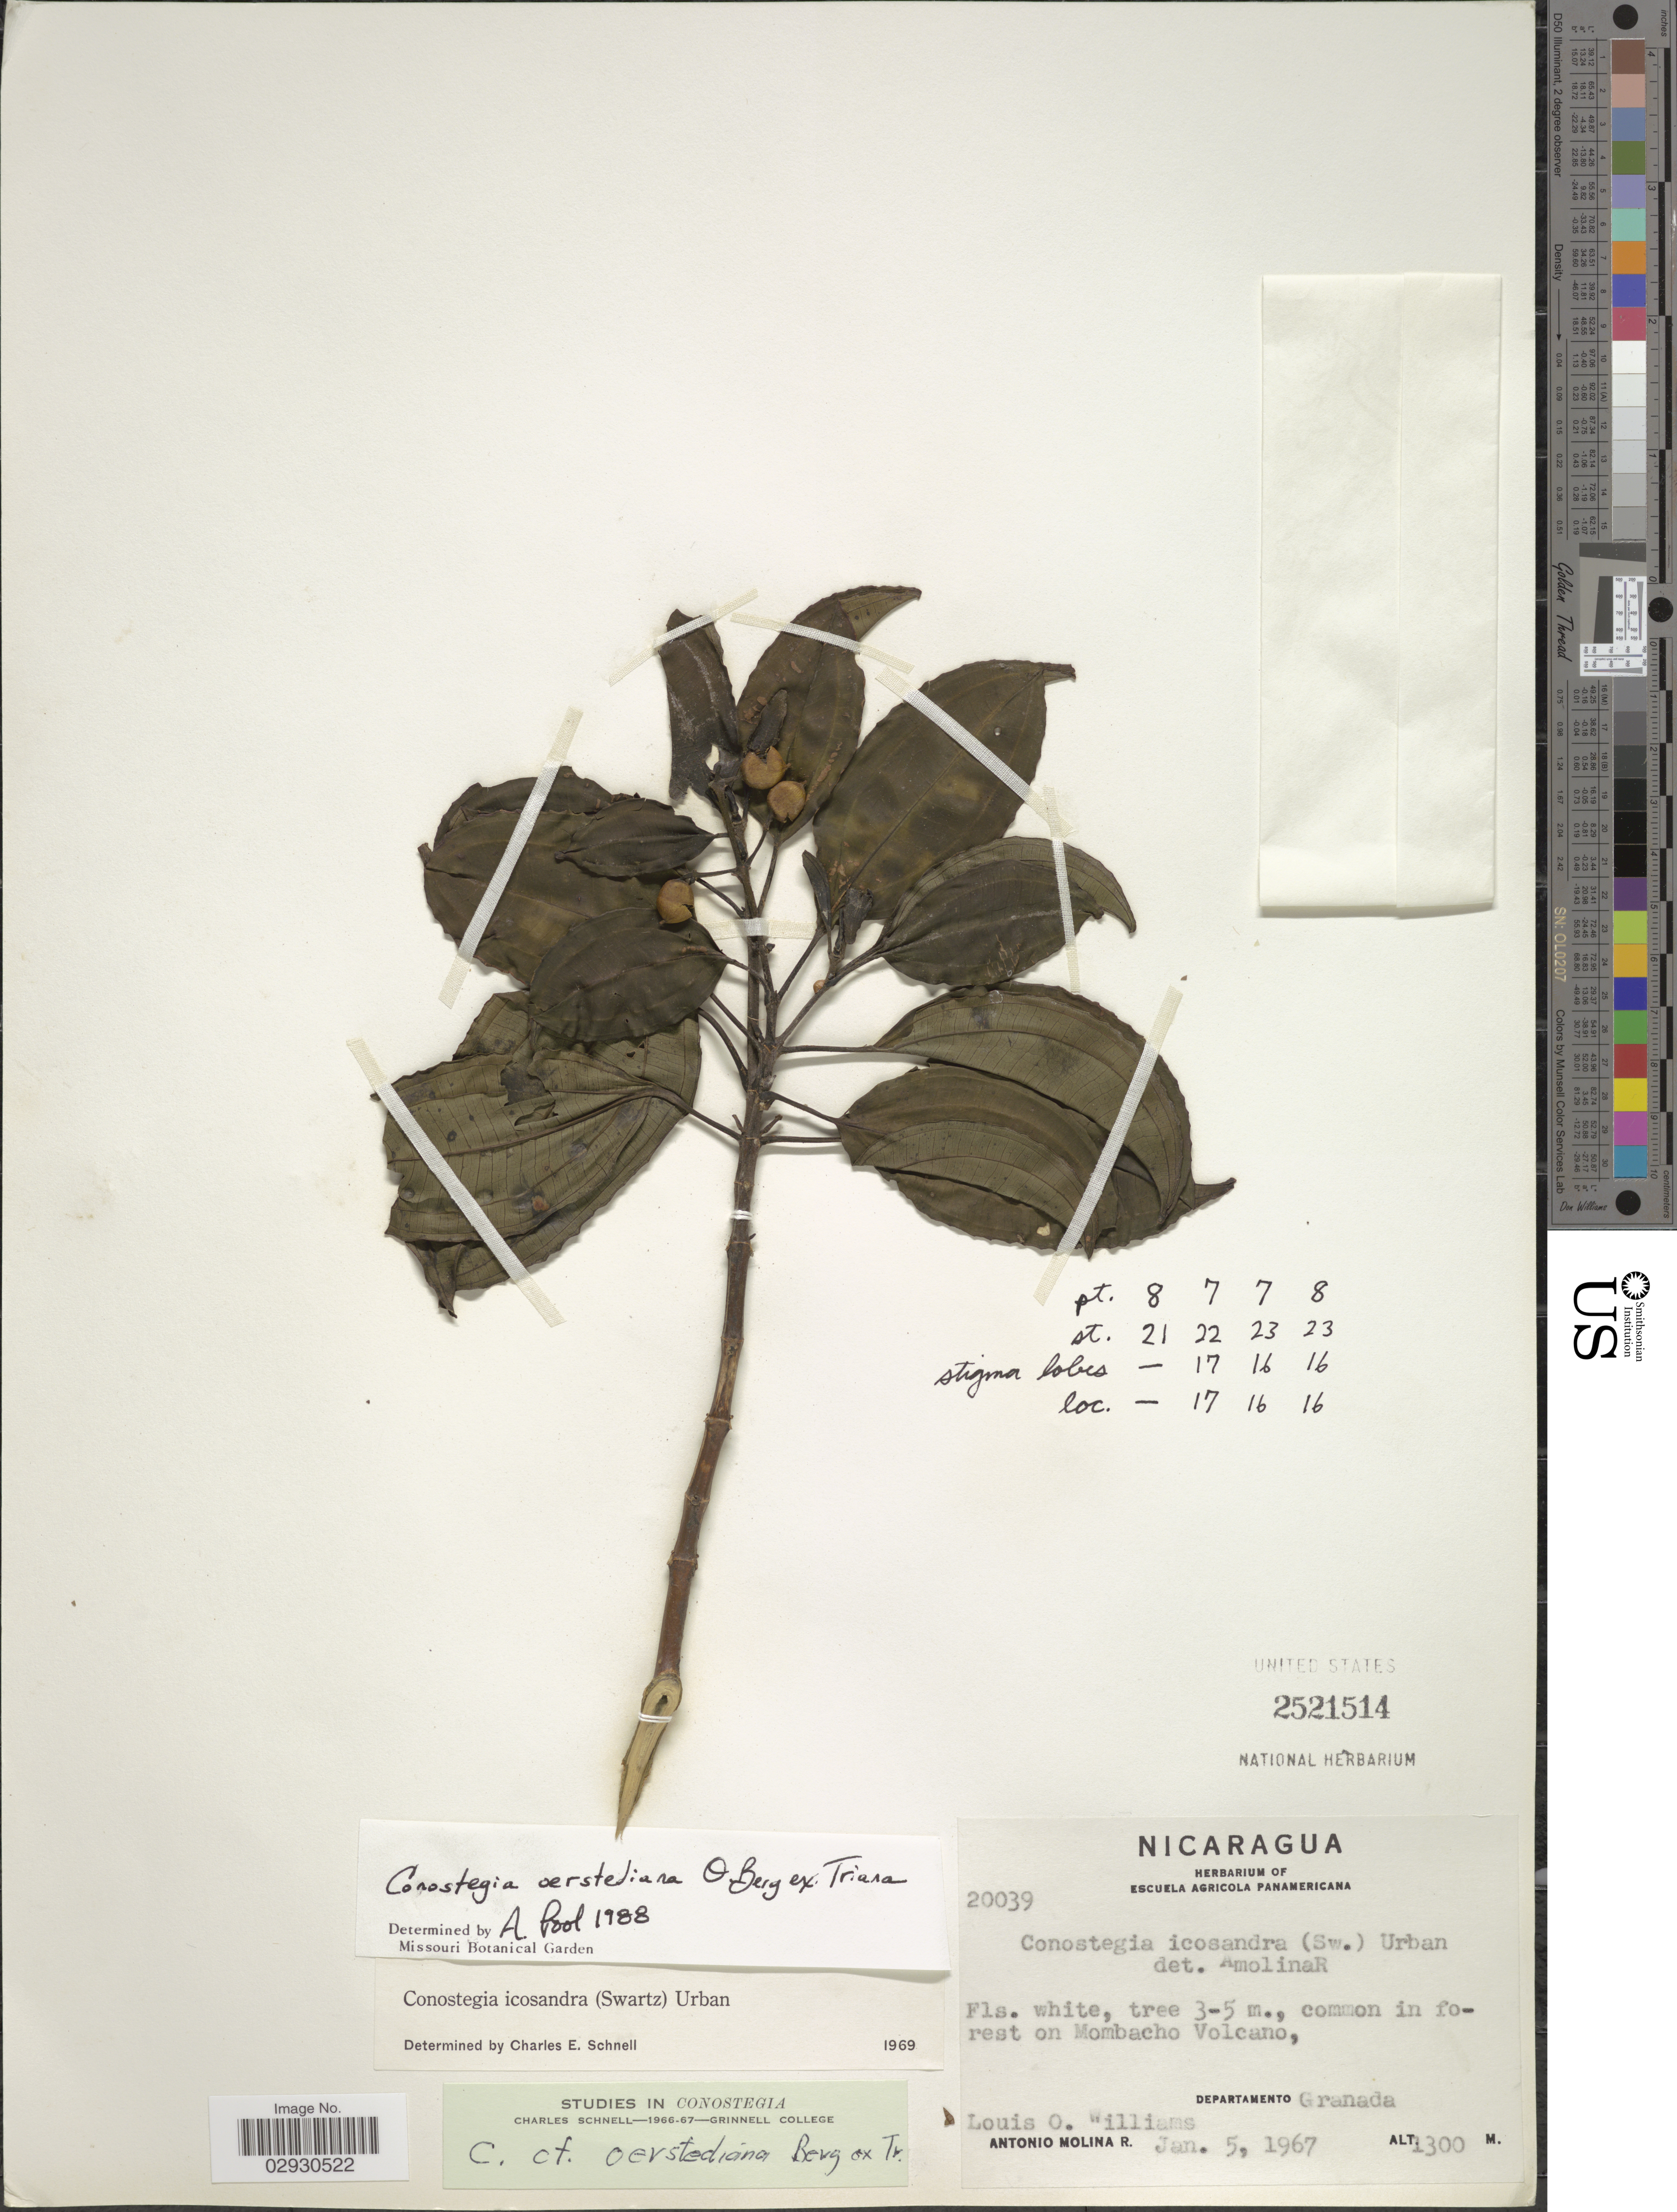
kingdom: Plantae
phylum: Tracheophyta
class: Magnoliopsida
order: Myrtales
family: Melastomataceae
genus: Conostegia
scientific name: Conostegia oerstediana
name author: O. Berg ex Triana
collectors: A. Molina R. & L. O. Williams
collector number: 20039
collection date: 1967-01-05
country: Nicaragua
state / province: Granada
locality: Common in forest on Mombacho Volcano, Departamento Granada.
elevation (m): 1300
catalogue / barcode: US 2521514